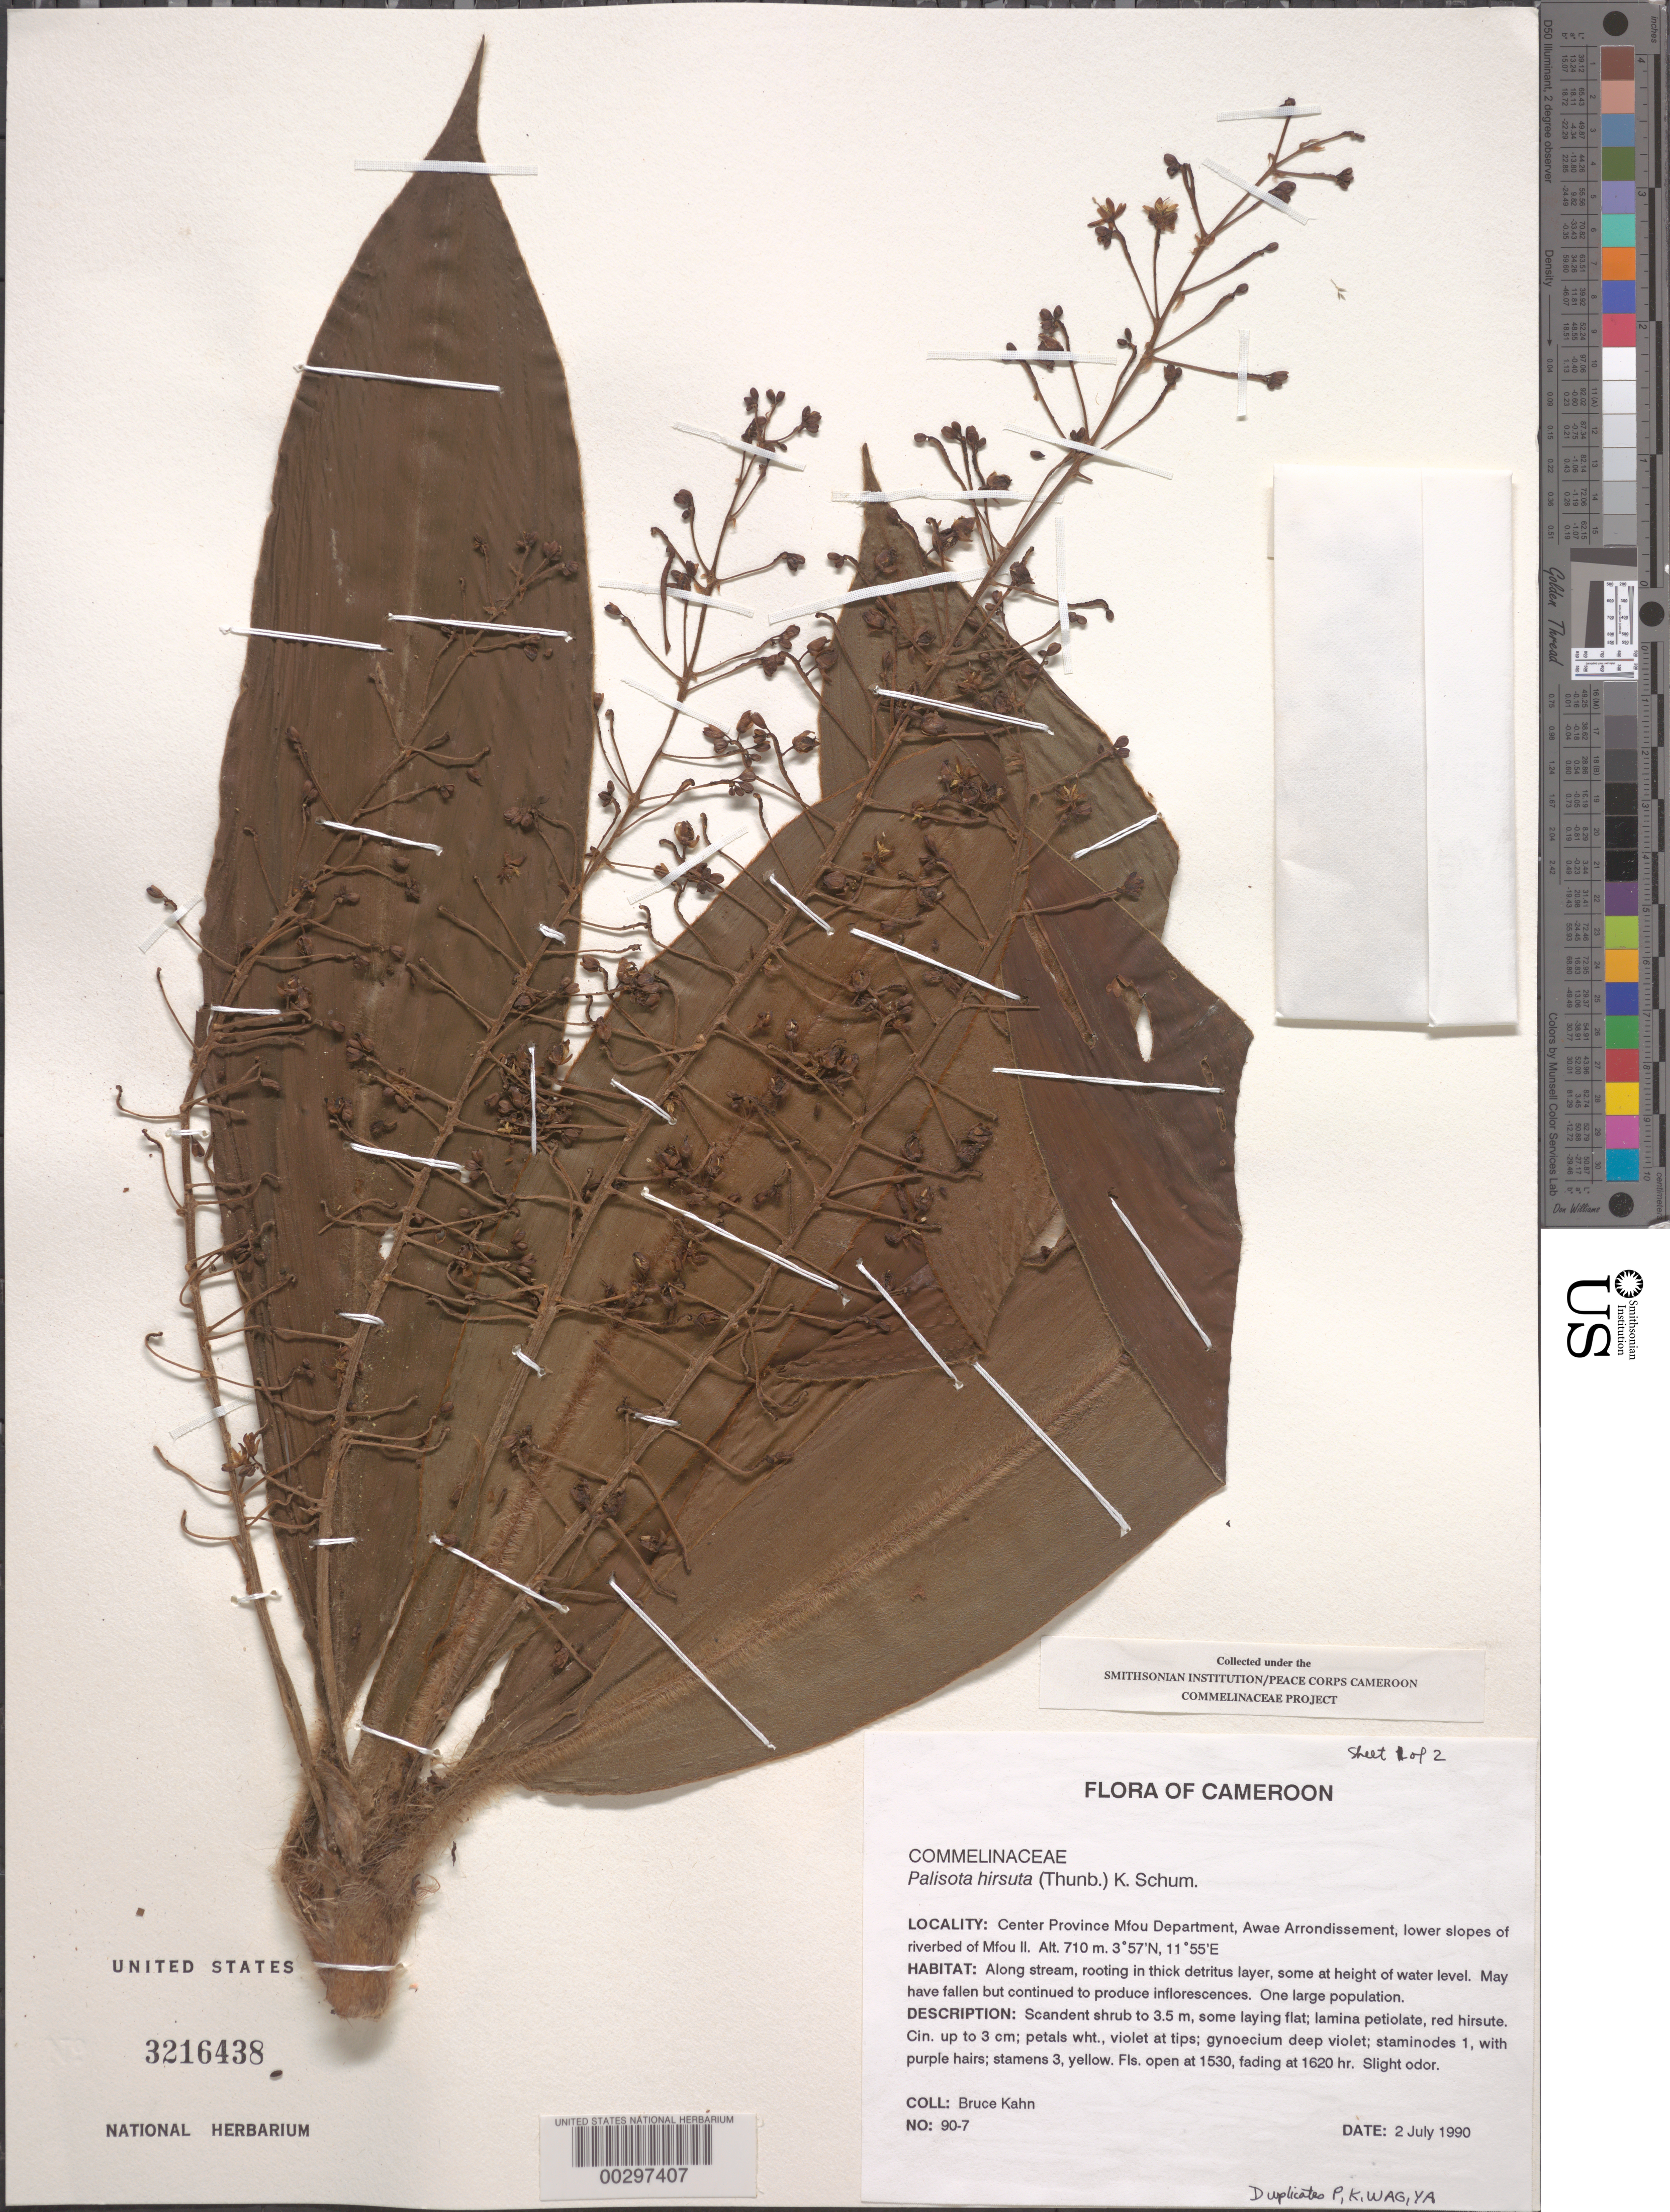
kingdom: Plantae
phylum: Tracheophyta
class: Liliopsida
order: Commelinales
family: Commelinaceae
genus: Palisota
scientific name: Palisota hirsuta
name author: (Thunb.) K. Schum.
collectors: B. Kahn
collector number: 90-7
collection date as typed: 02 Jul 1990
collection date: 1990-07-02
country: Cameroon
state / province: Centre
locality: Mfou, awae arrondissement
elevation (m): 710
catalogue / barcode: US 3216438